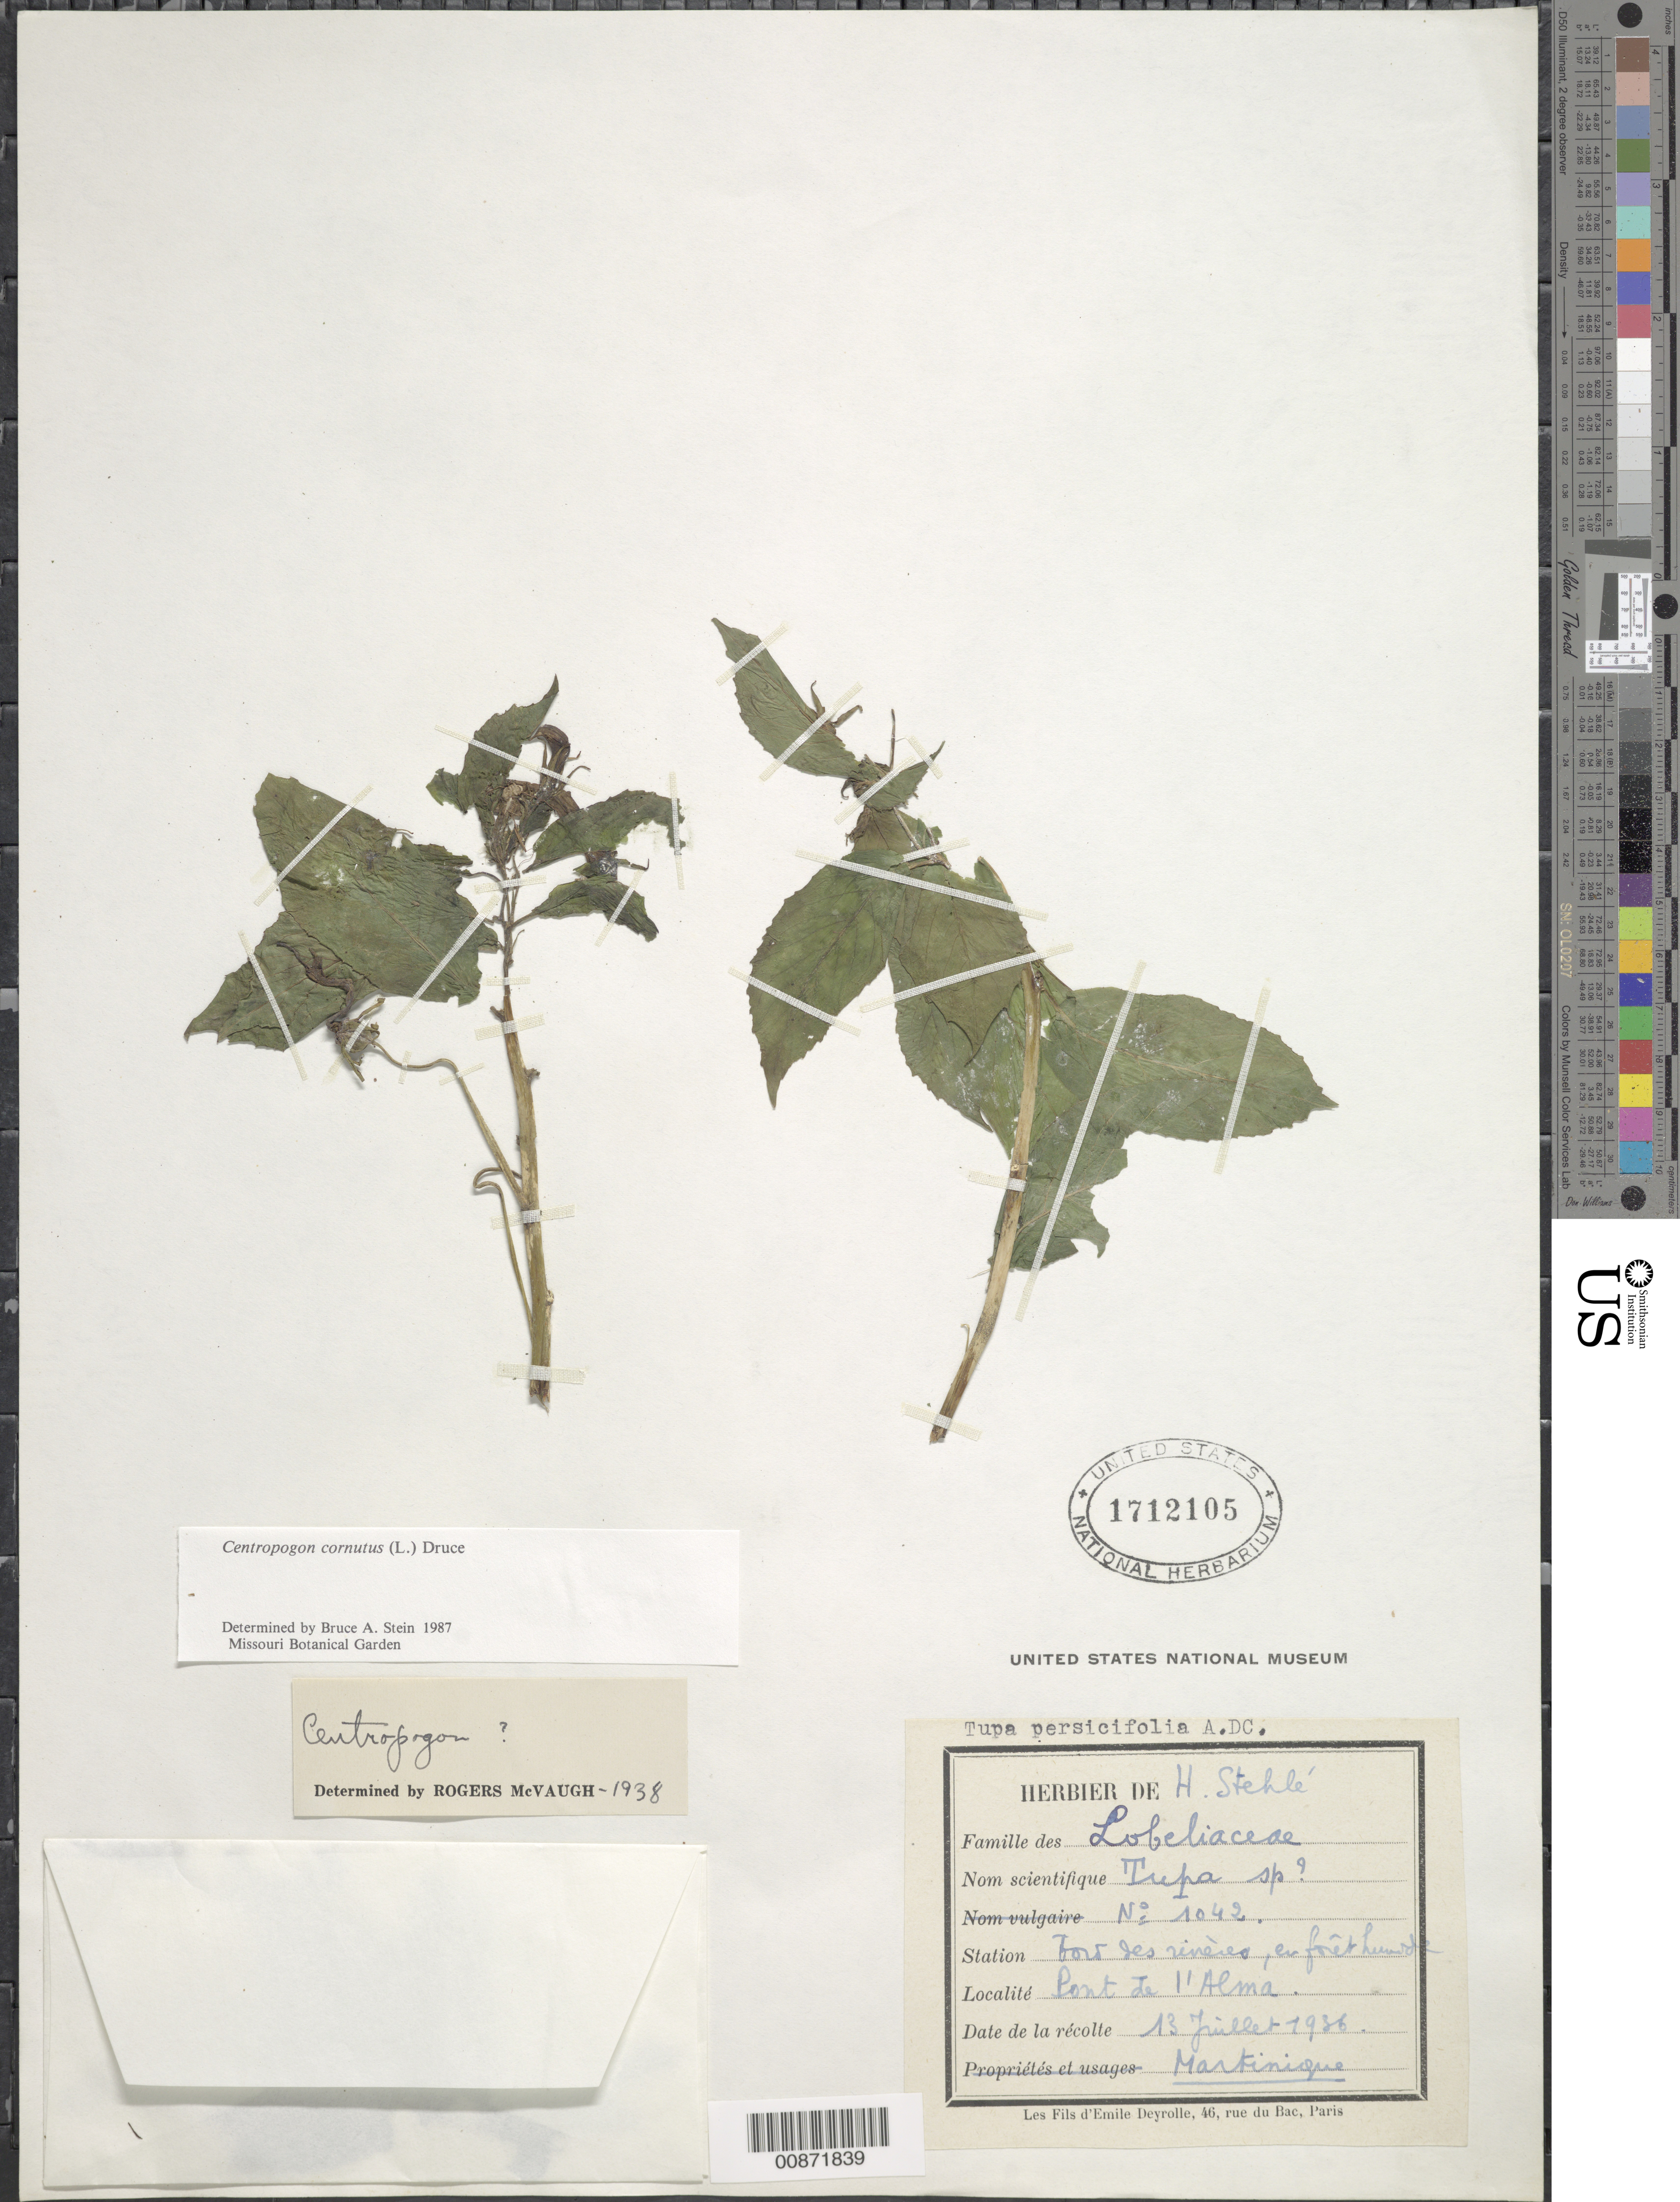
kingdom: Plantae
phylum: Tracheophyta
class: Magnoliopsida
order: Asterales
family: Campanulaceae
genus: Centropogon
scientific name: Centropogon cornutus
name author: (L.) Druce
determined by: Stein, B. A., Senior Director, Climate Adaptation and Resilience, National Wildlife Federation (UNITED STATES)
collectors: H. Stehlé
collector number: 1042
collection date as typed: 13 Jul 1936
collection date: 1936-07-13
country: Guadeloupe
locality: Pont de l'Alma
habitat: En forêt humide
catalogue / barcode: US 1712105